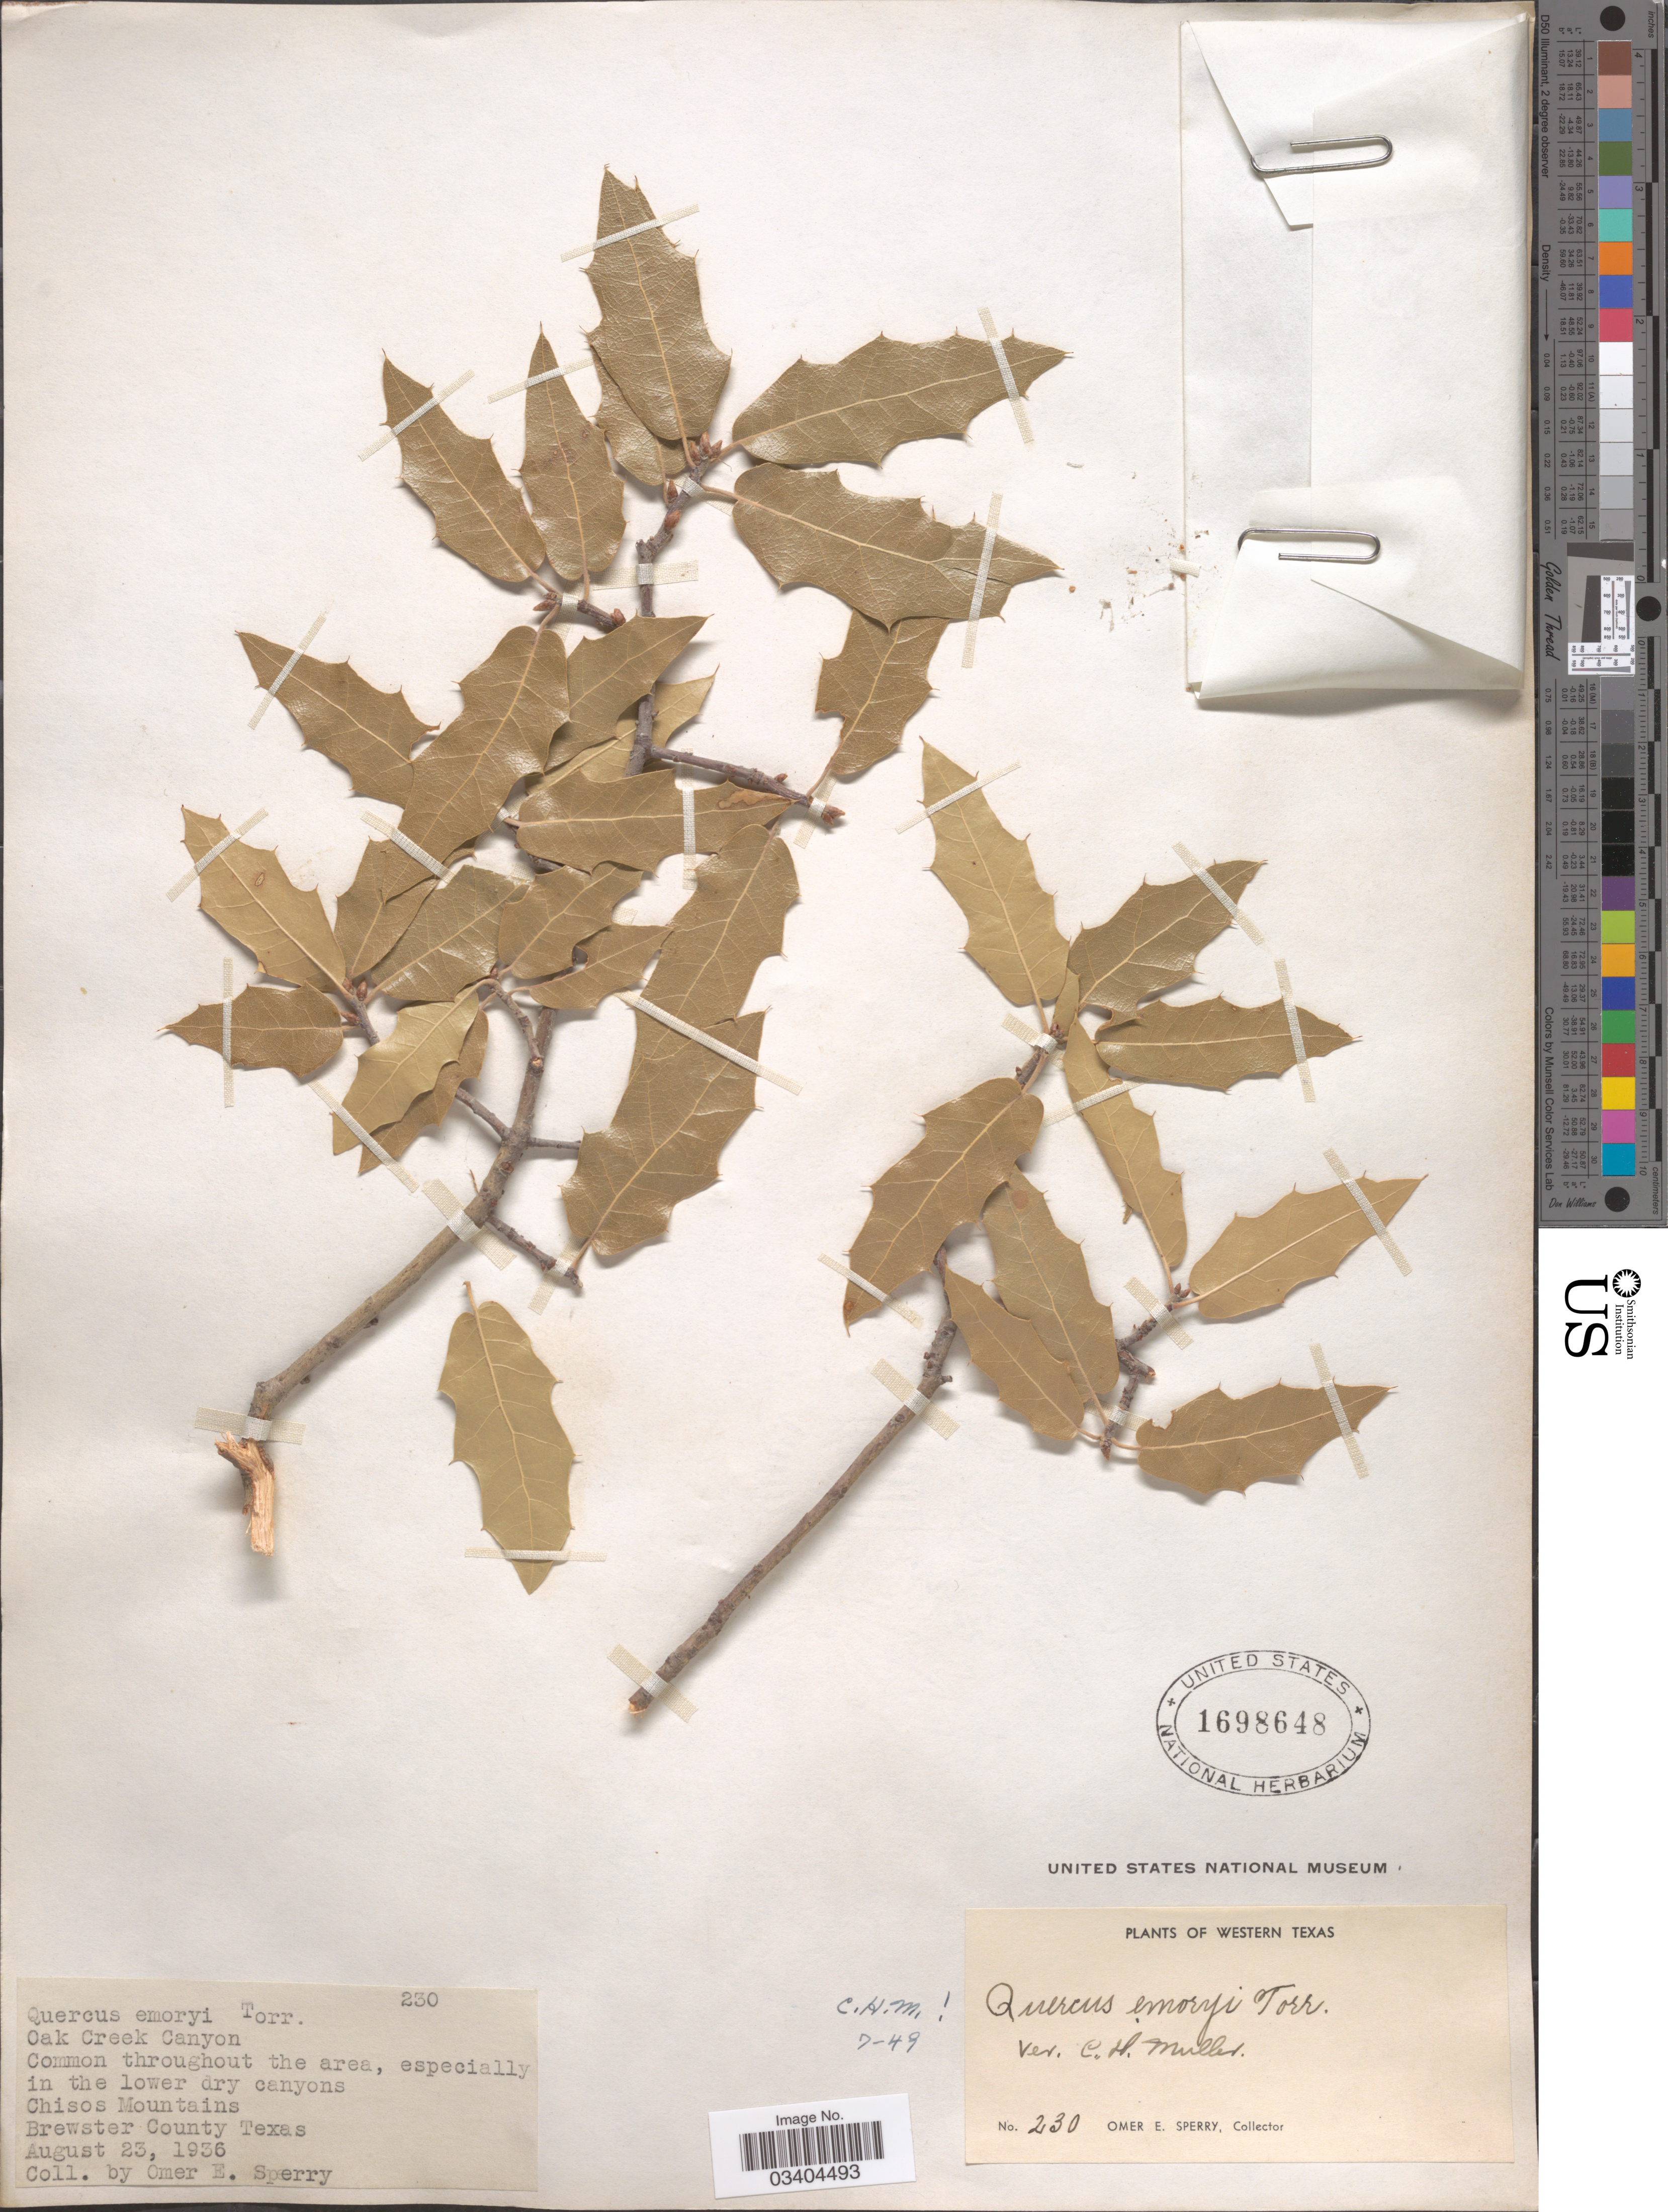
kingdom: Plantae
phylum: Tracheophyta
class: Magnoliopsida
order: Fagales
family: Fagaceae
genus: Quercus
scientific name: Quercus emoryi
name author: Torr. in Emory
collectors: O. E. Sperry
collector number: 230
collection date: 1936-08-23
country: United States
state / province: Texas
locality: Oak Creek Canyon. Chisos Mountains. Brewster County.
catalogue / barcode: US 1698648